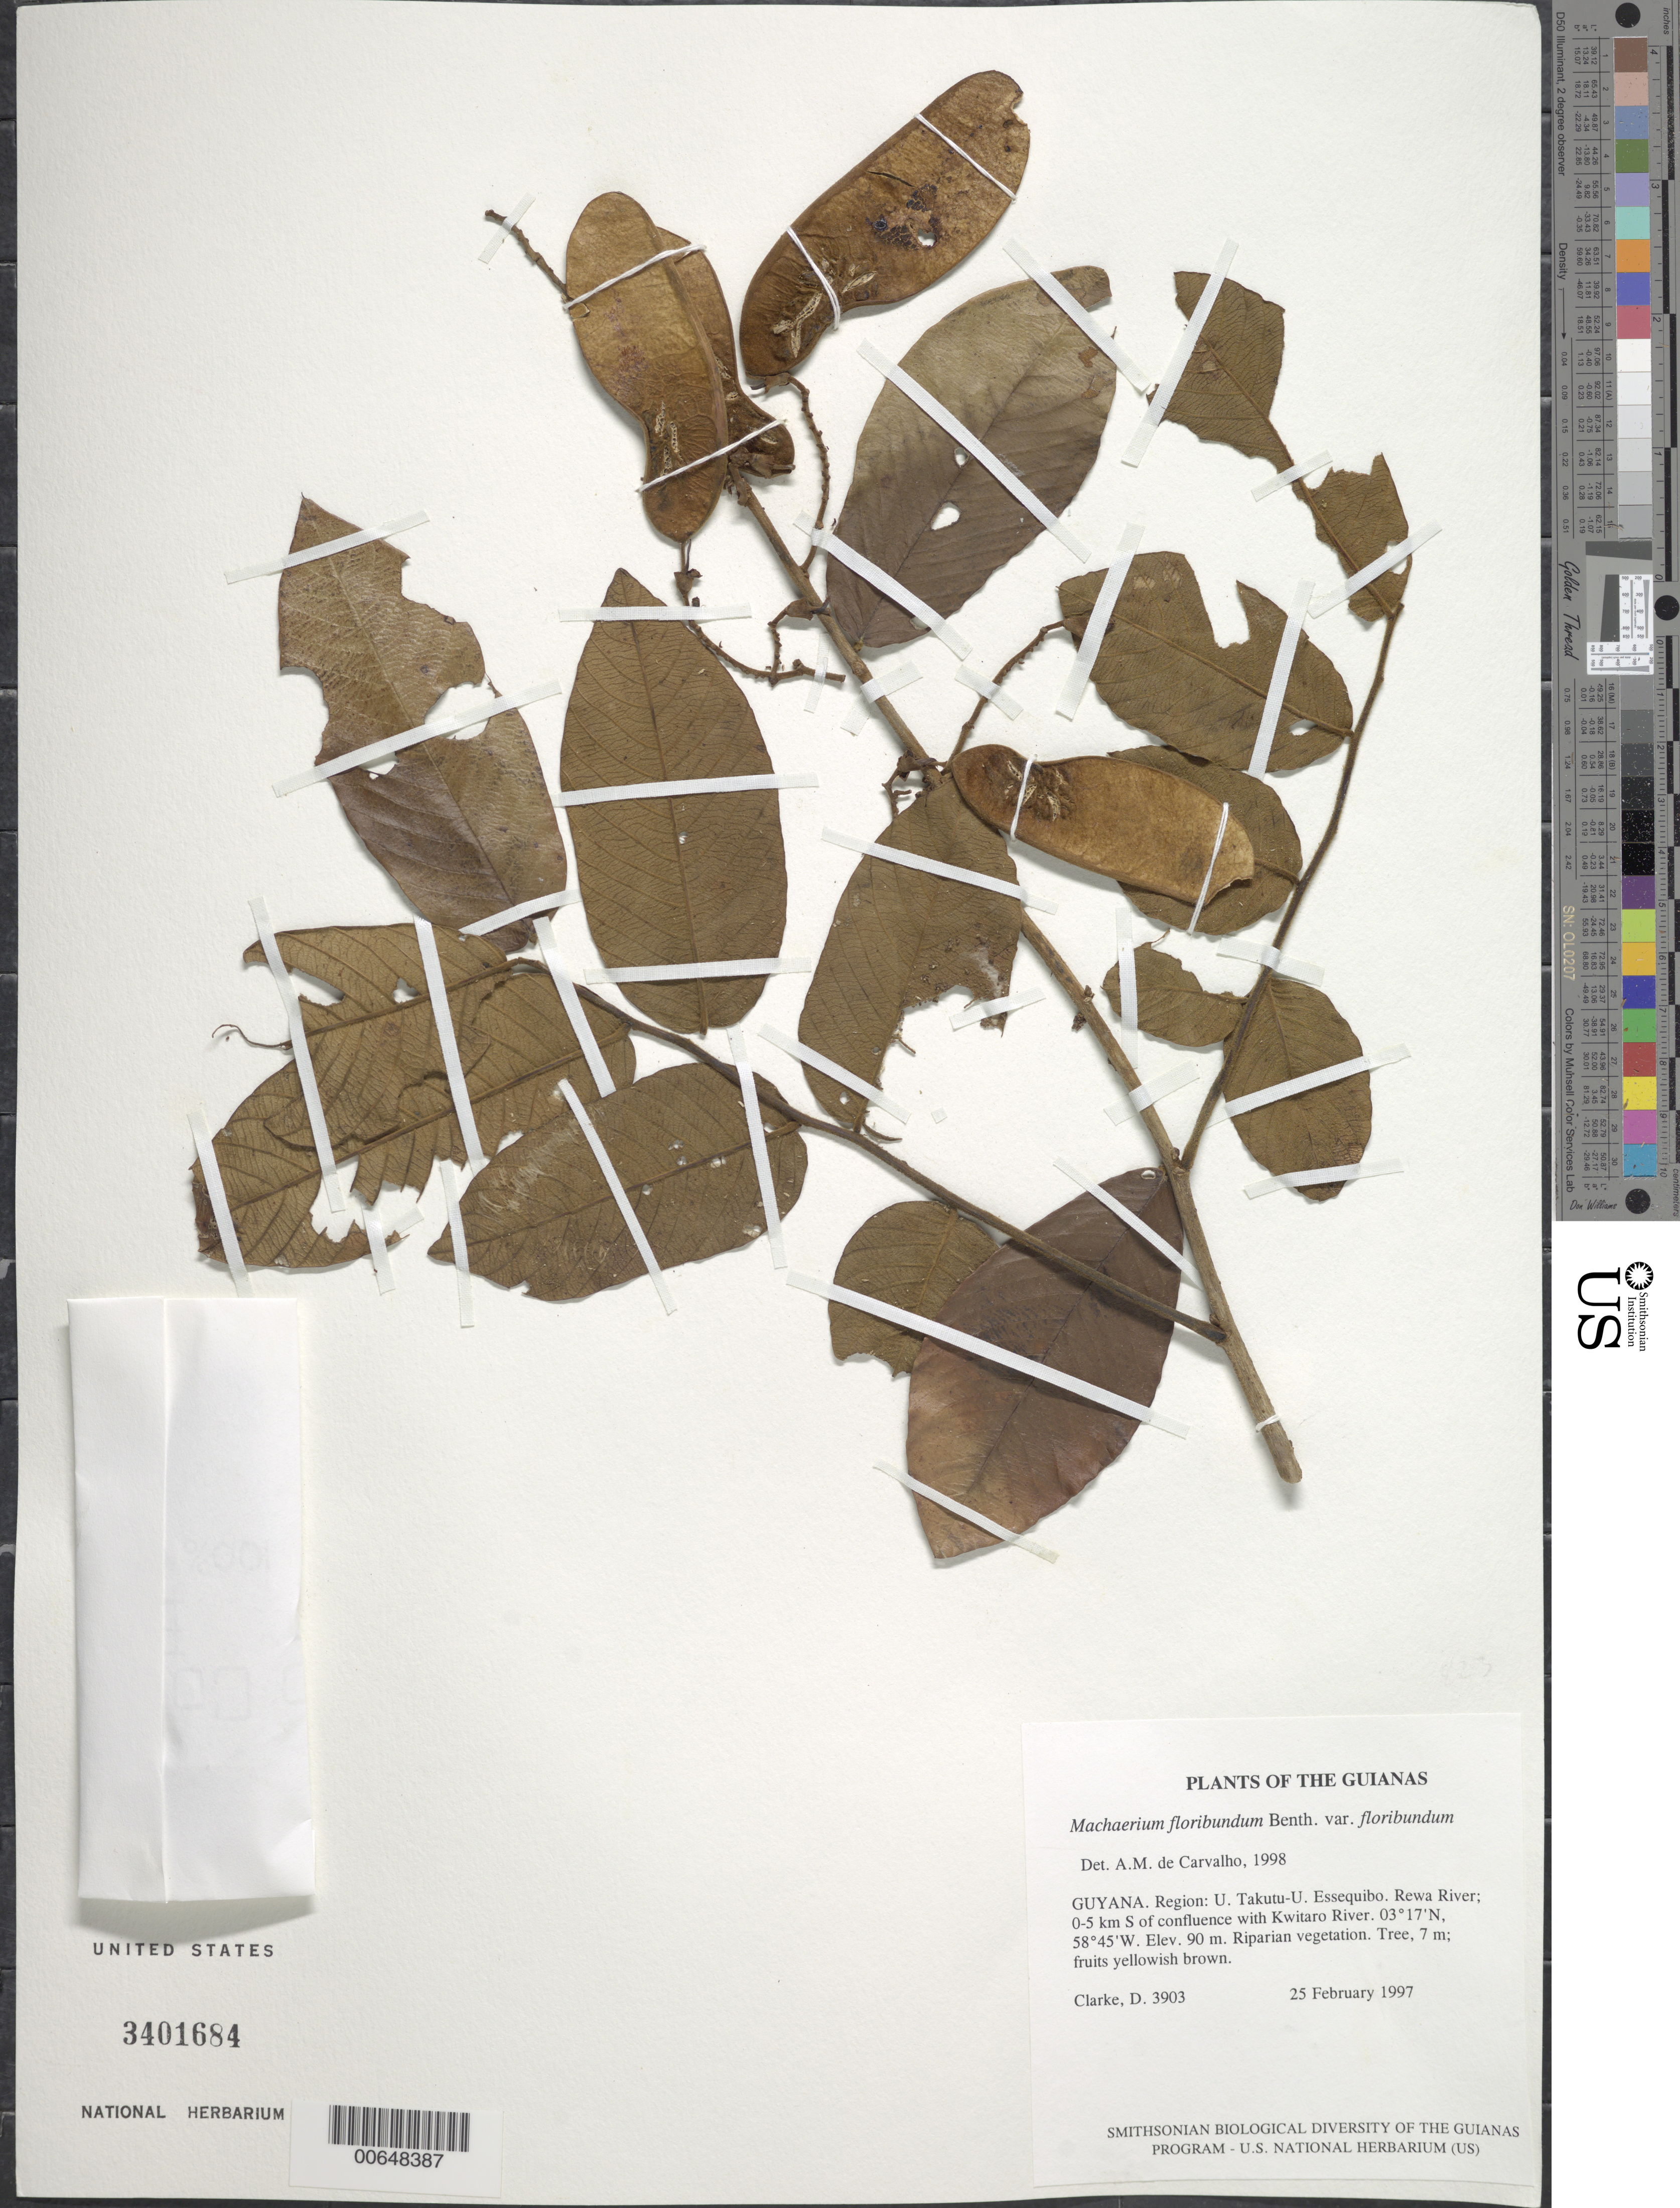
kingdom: Plantae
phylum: Tracheophyta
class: Magnoliopsida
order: Fabales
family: Fabaceae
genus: Machaerium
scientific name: Machaerium floribundum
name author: Benth.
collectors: H. D. Clarke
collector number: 3903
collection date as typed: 25 February 1997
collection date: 1997-02-25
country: Guyana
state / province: U. Takutu-U. Essequibo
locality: Rewa River; 0-5 km S of confluence with Kwitaro River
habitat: Riparian vegetation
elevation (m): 90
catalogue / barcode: US 3401684